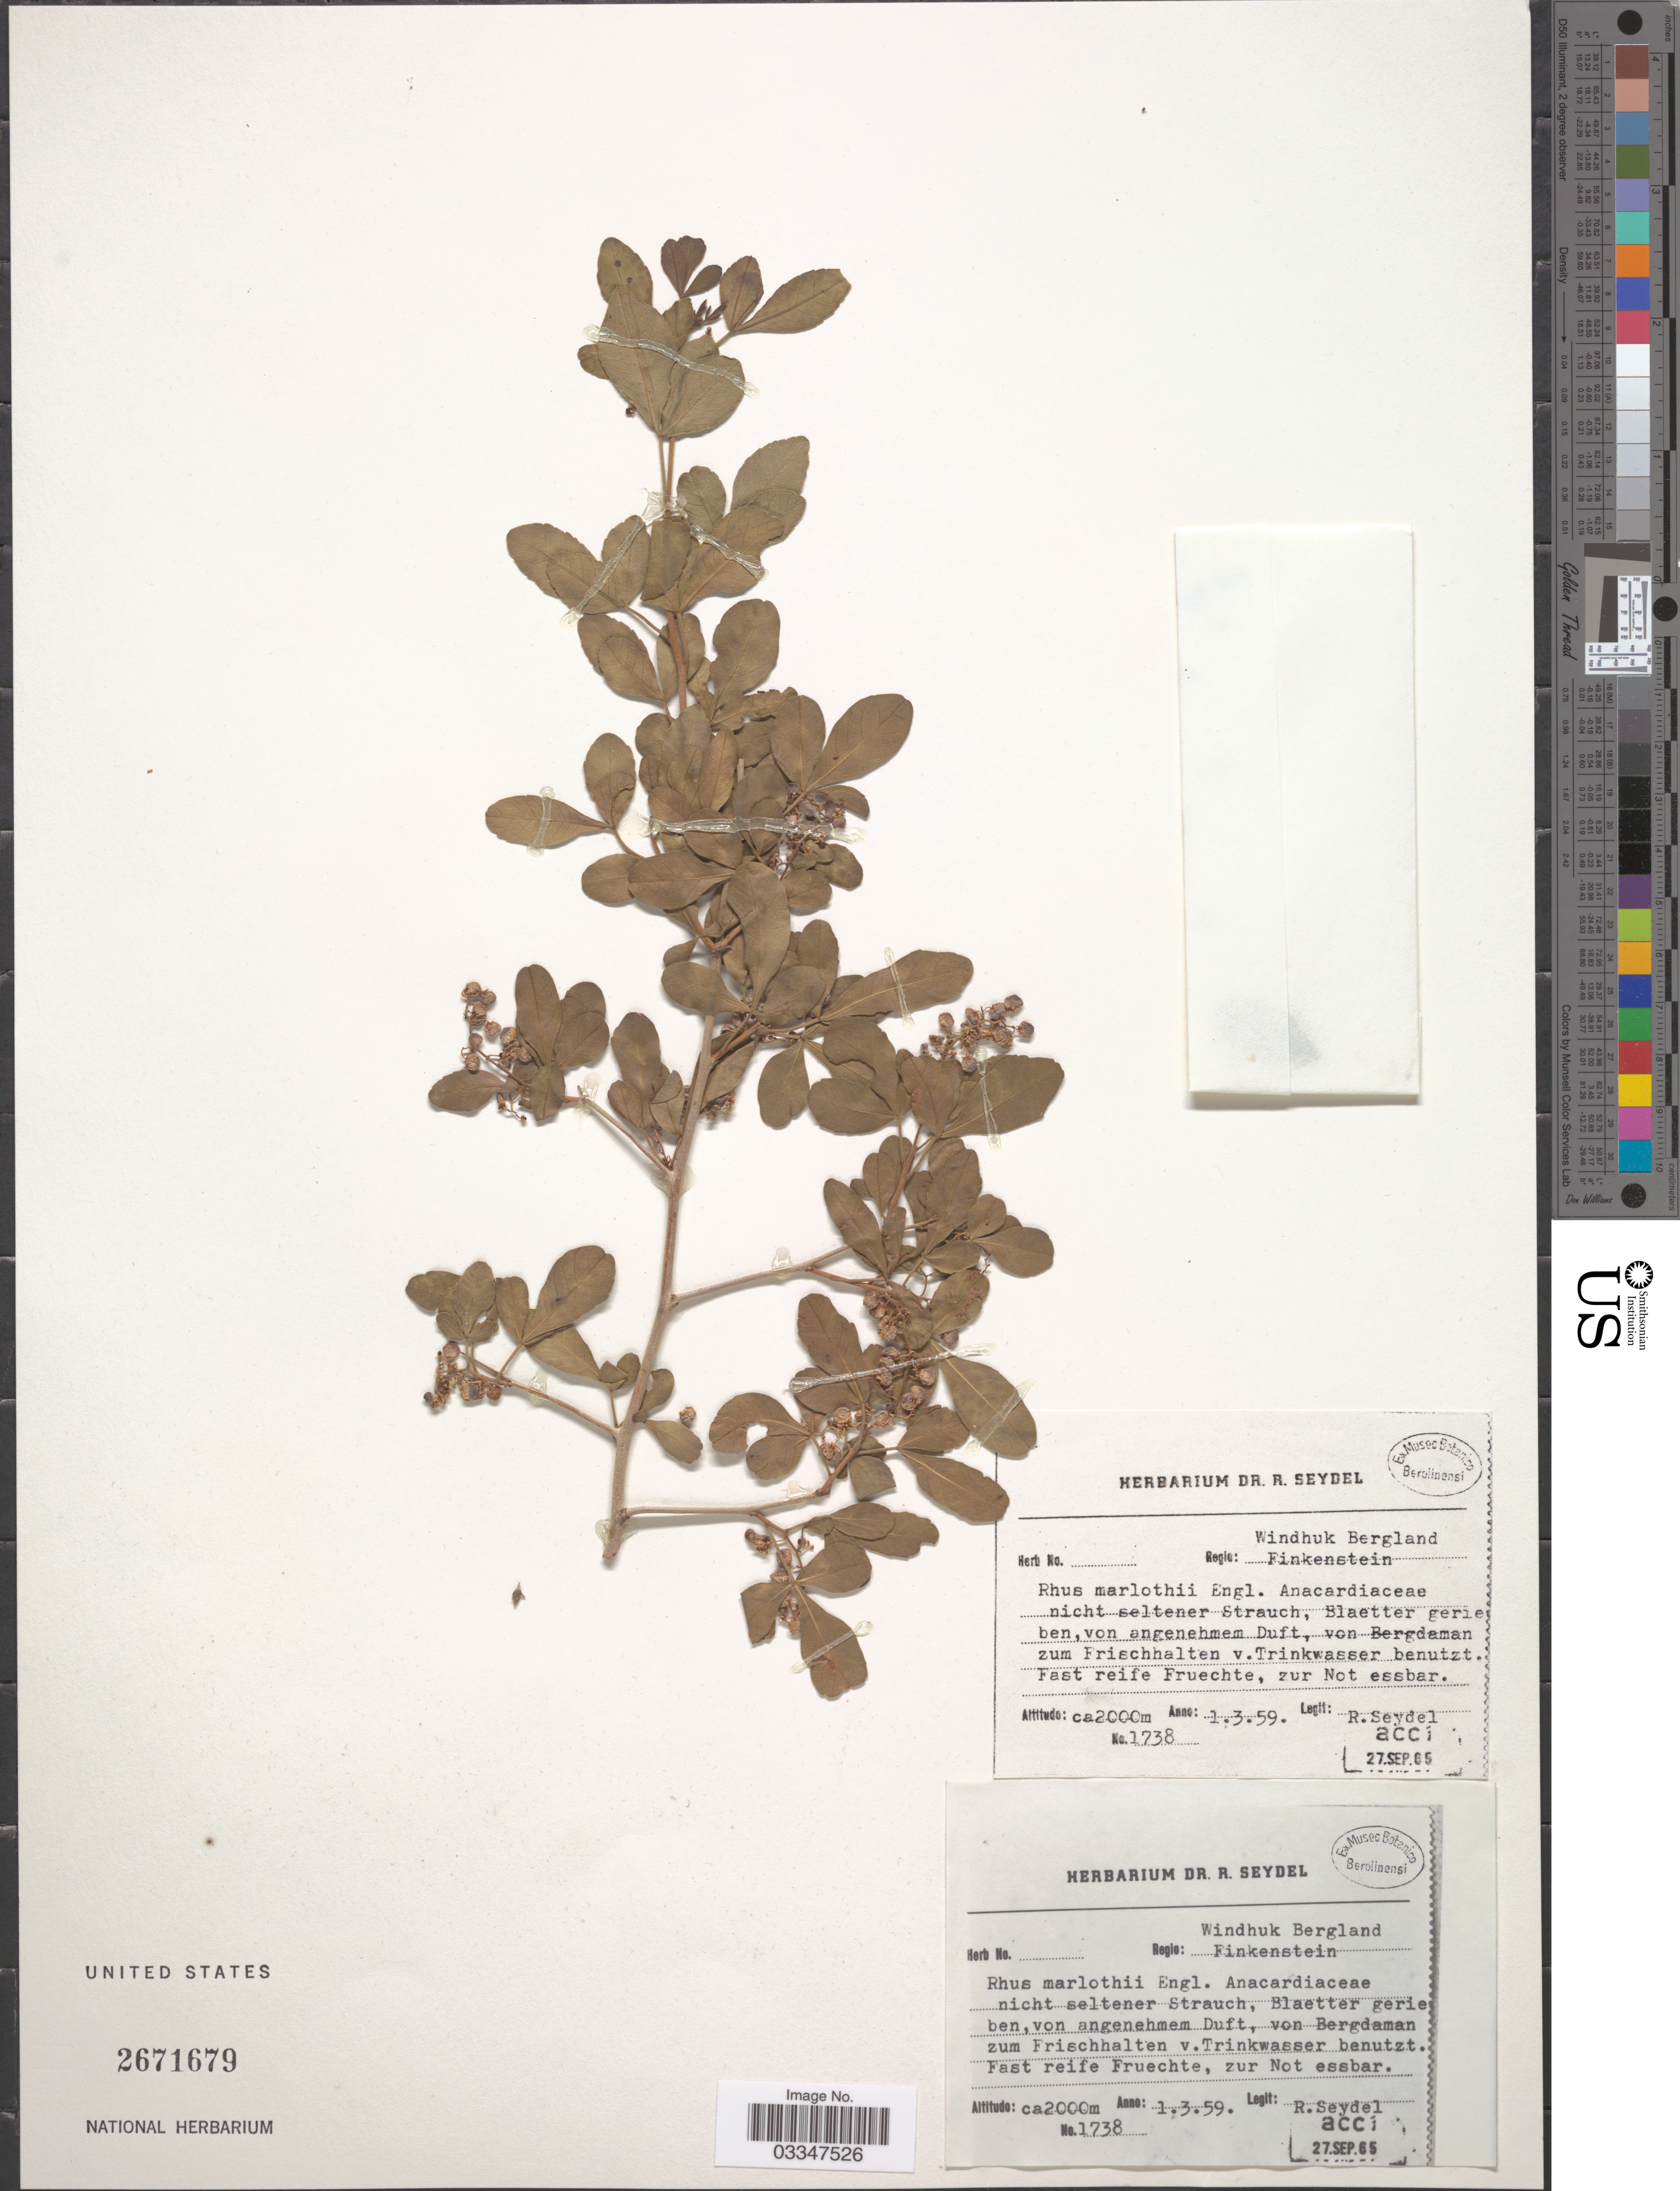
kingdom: Plantae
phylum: Tracheophyta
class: Magnoliopsida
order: Sapindales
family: Anacardiaceae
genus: Rhus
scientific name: Rhus marlothii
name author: Engl.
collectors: R. Seydel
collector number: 1738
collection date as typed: Transcribed d/m/y: 1/3/59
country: Namibia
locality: Regio: Windhuk Bergland Finkenstein.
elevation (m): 2000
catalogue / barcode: US 2671679